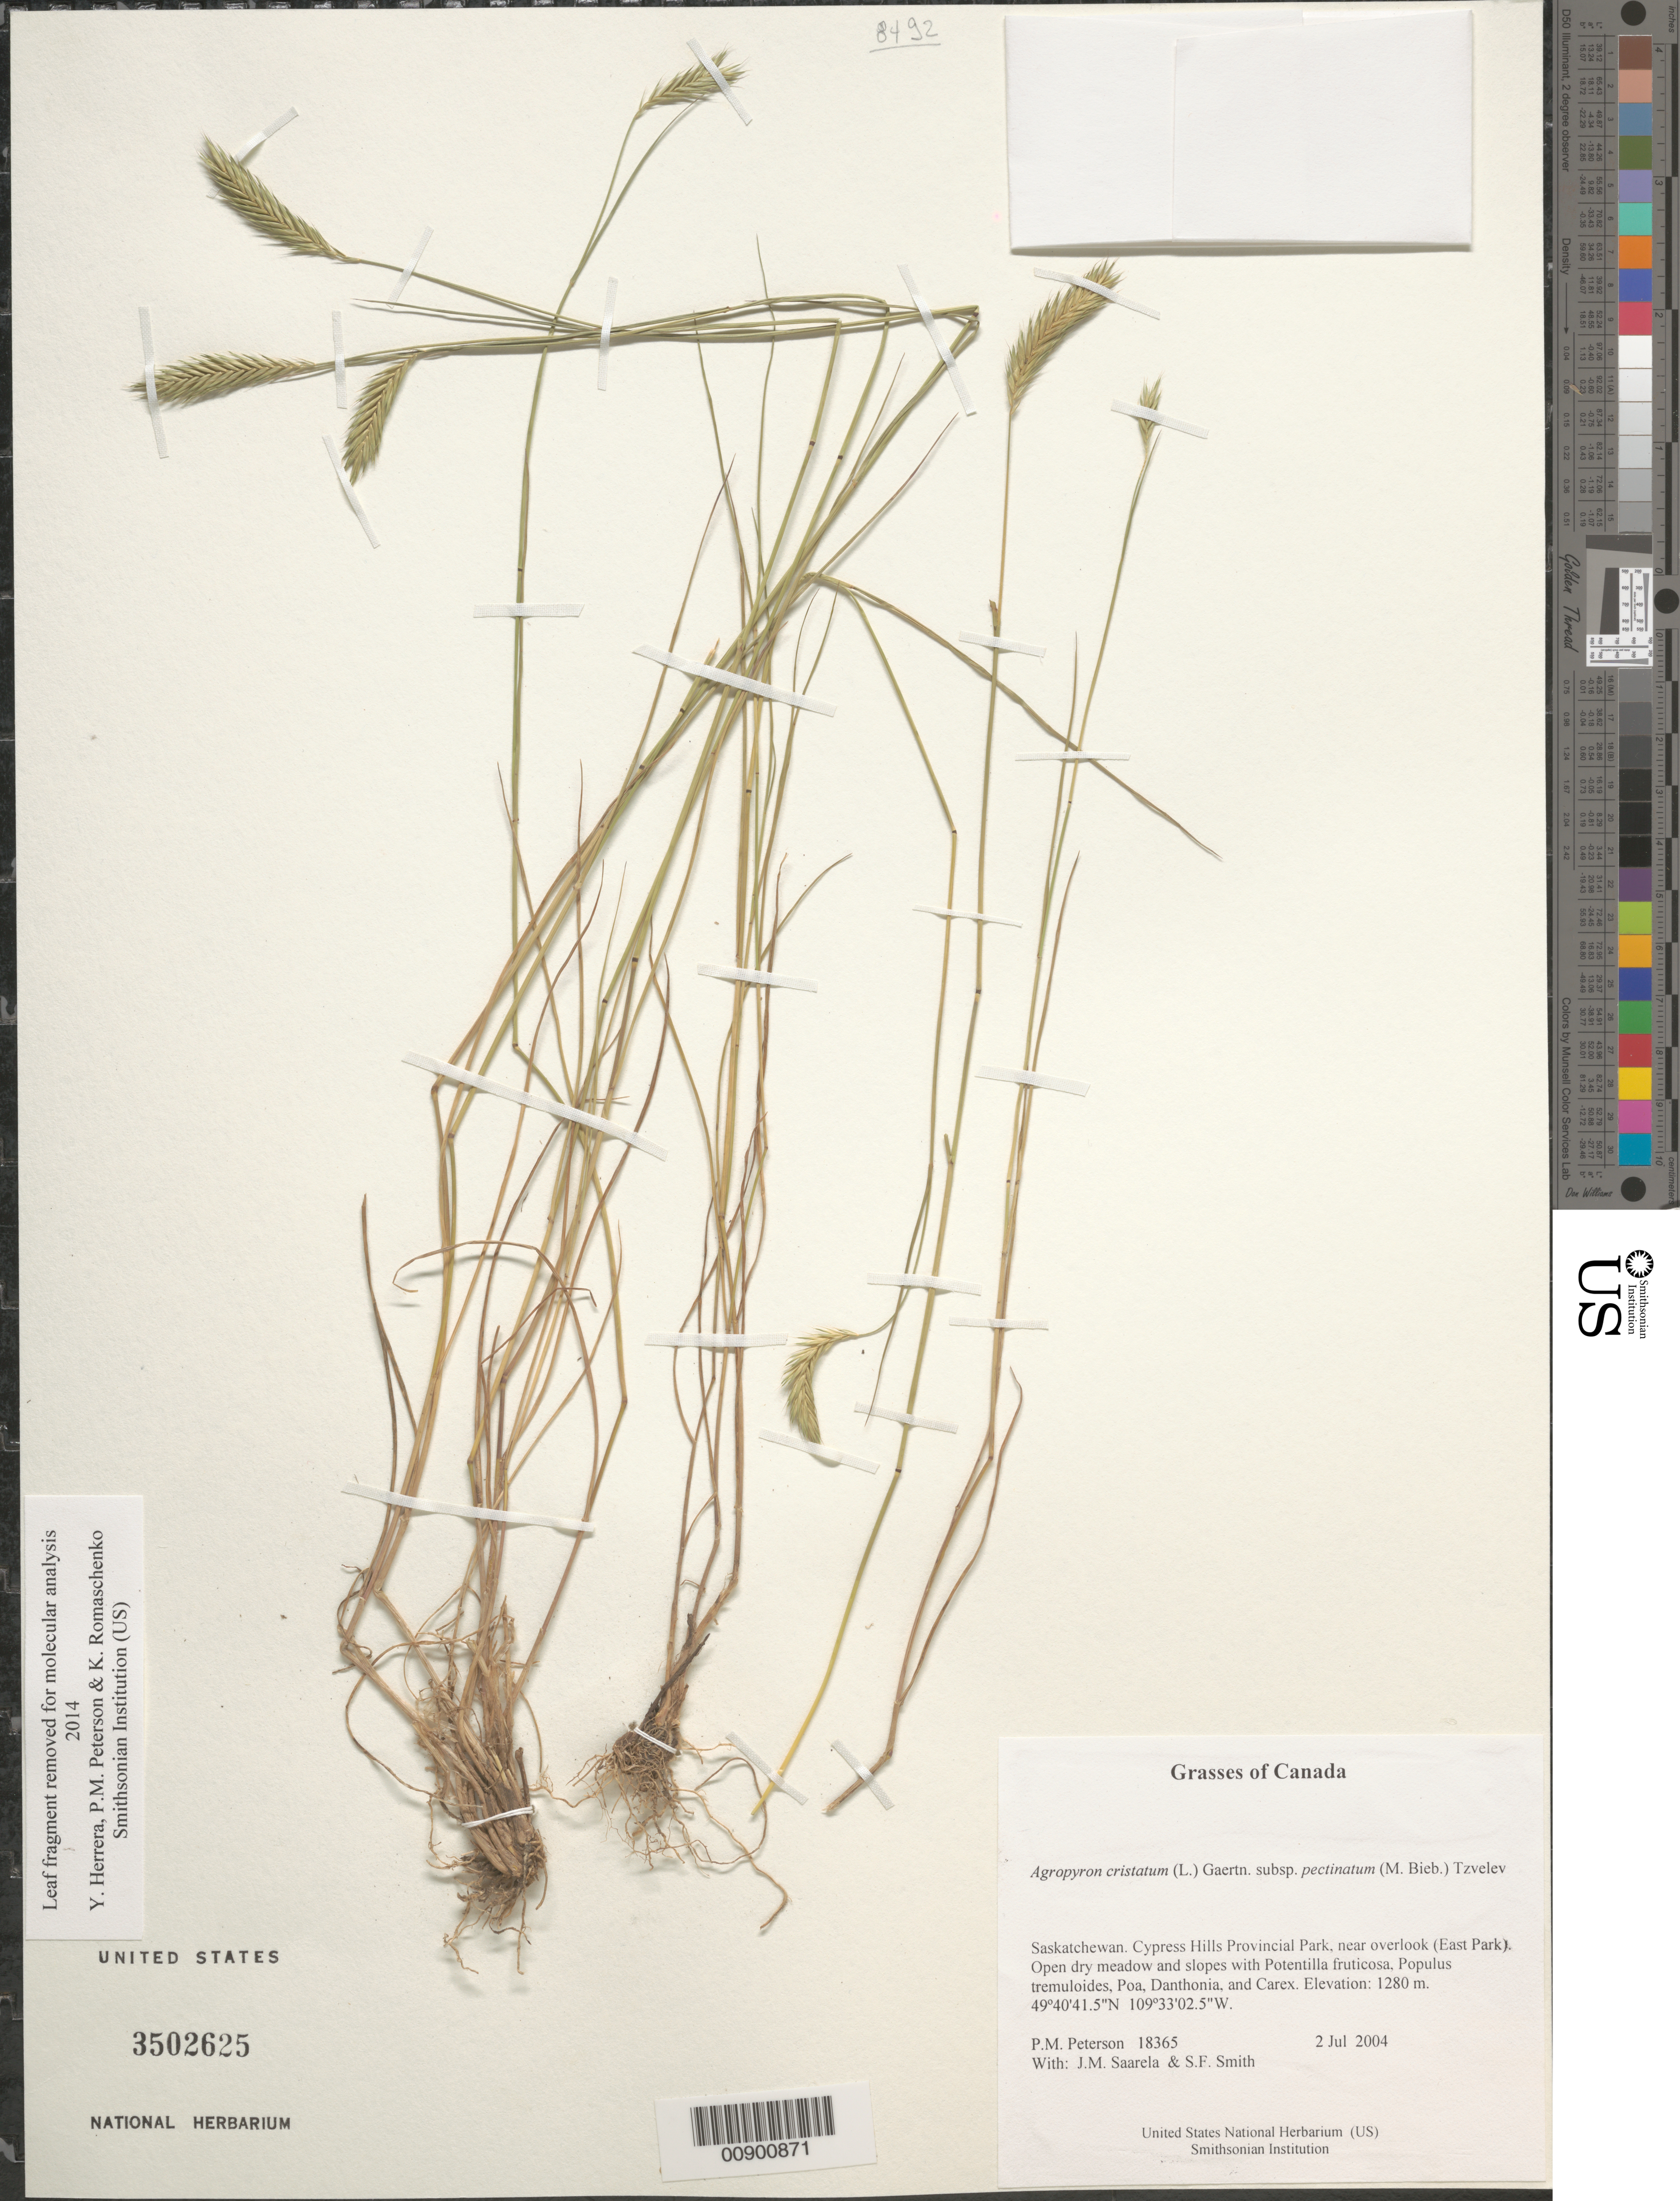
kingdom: Plantae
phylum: Tracheophyta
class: Liliopsida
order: Poales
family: Poaceae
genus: Agropyron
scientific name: Agropyron cristatum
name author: (L.) Gaertn.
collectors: P. M. Peterson, J. Saarela & S.F. Smith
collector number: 18365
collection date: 2004-07-02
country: Canada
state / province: Saskatchewan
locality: Cypress Hills Provincial Park, near overlook (East Park). Open dry meadow and slopes.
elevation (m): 1280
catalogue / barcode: US 3502625